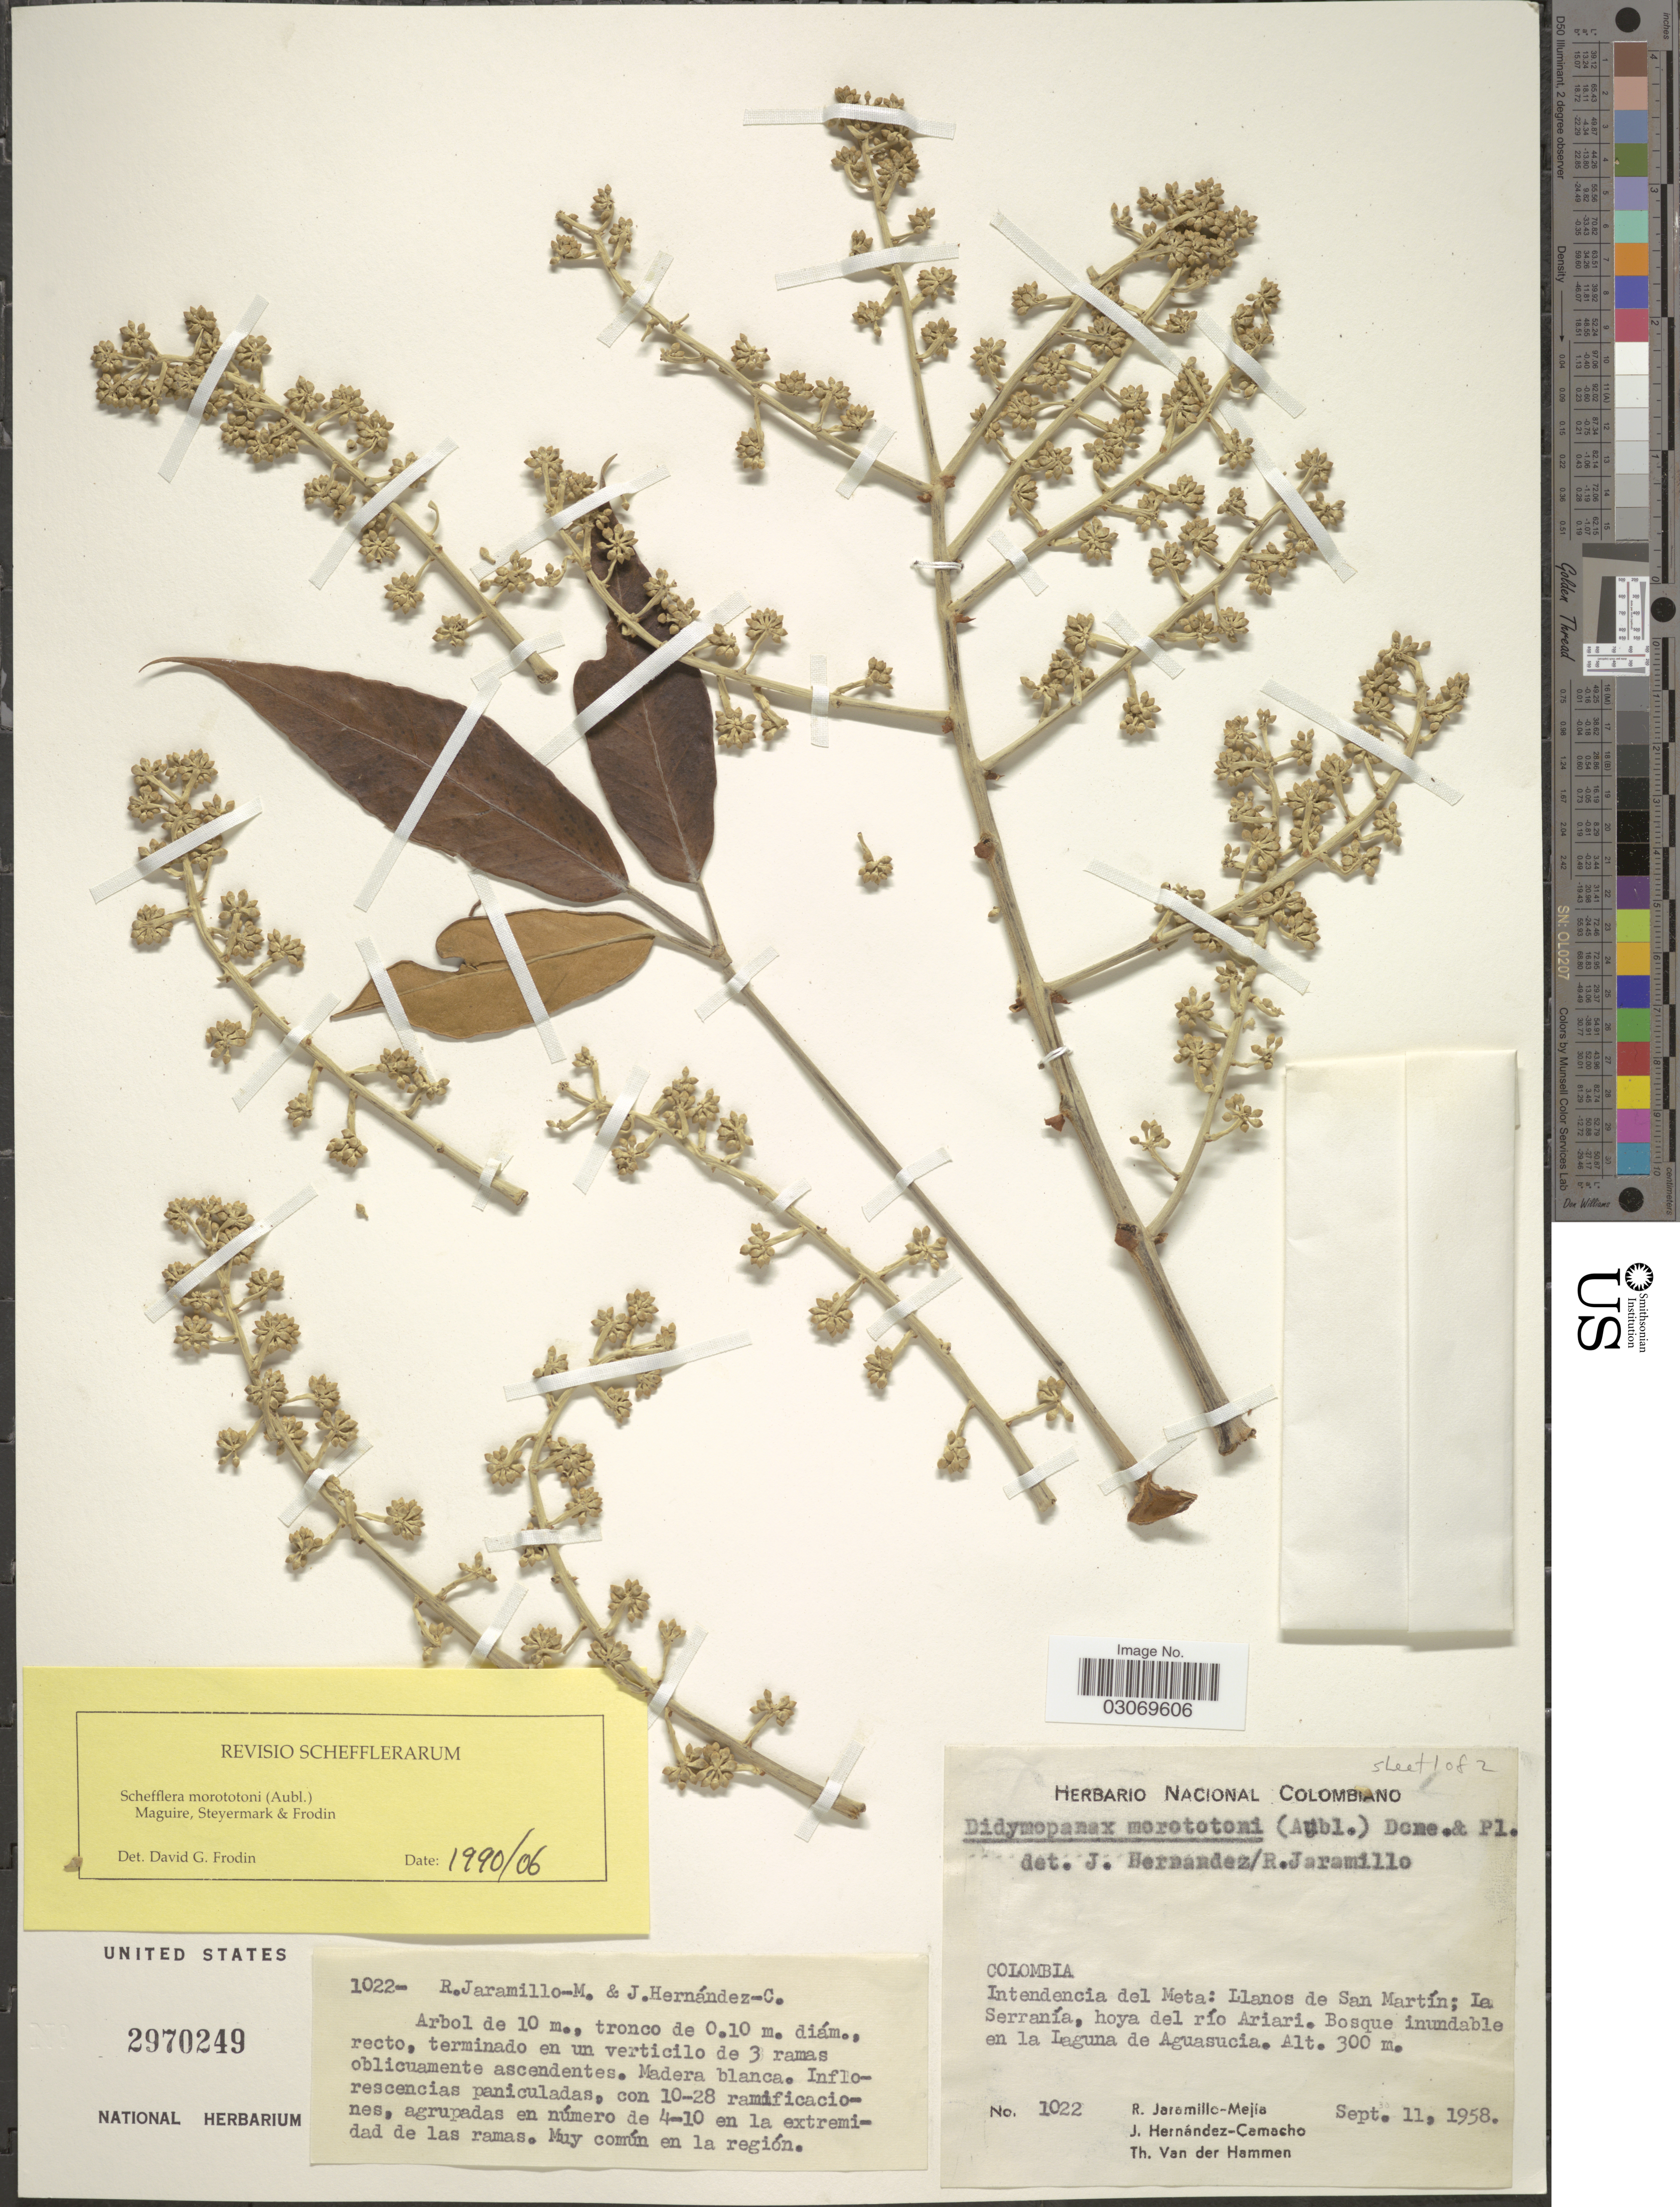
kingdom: Plantae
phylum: Tracheophyta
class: Magnoliopsida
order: Apiales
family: Araliaceae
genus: Schefflera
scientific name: Schefflera morototoni (Aubl.) Maguire, Steyerm. & Frodin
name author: (Aubl.) Maguire et al.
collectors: R. Jaramillo M., J. Hernández-Camacho & T. Van der Hammen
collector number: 1022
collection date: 1958-09-11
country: Colombia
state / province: Meta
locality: Intendencia del Meta: Llanos de San Martín; La Serranía, hoya del río Ariari. Boque inundable en la Laguna de Aguasucia.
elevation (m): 300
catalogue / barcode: US 2970249